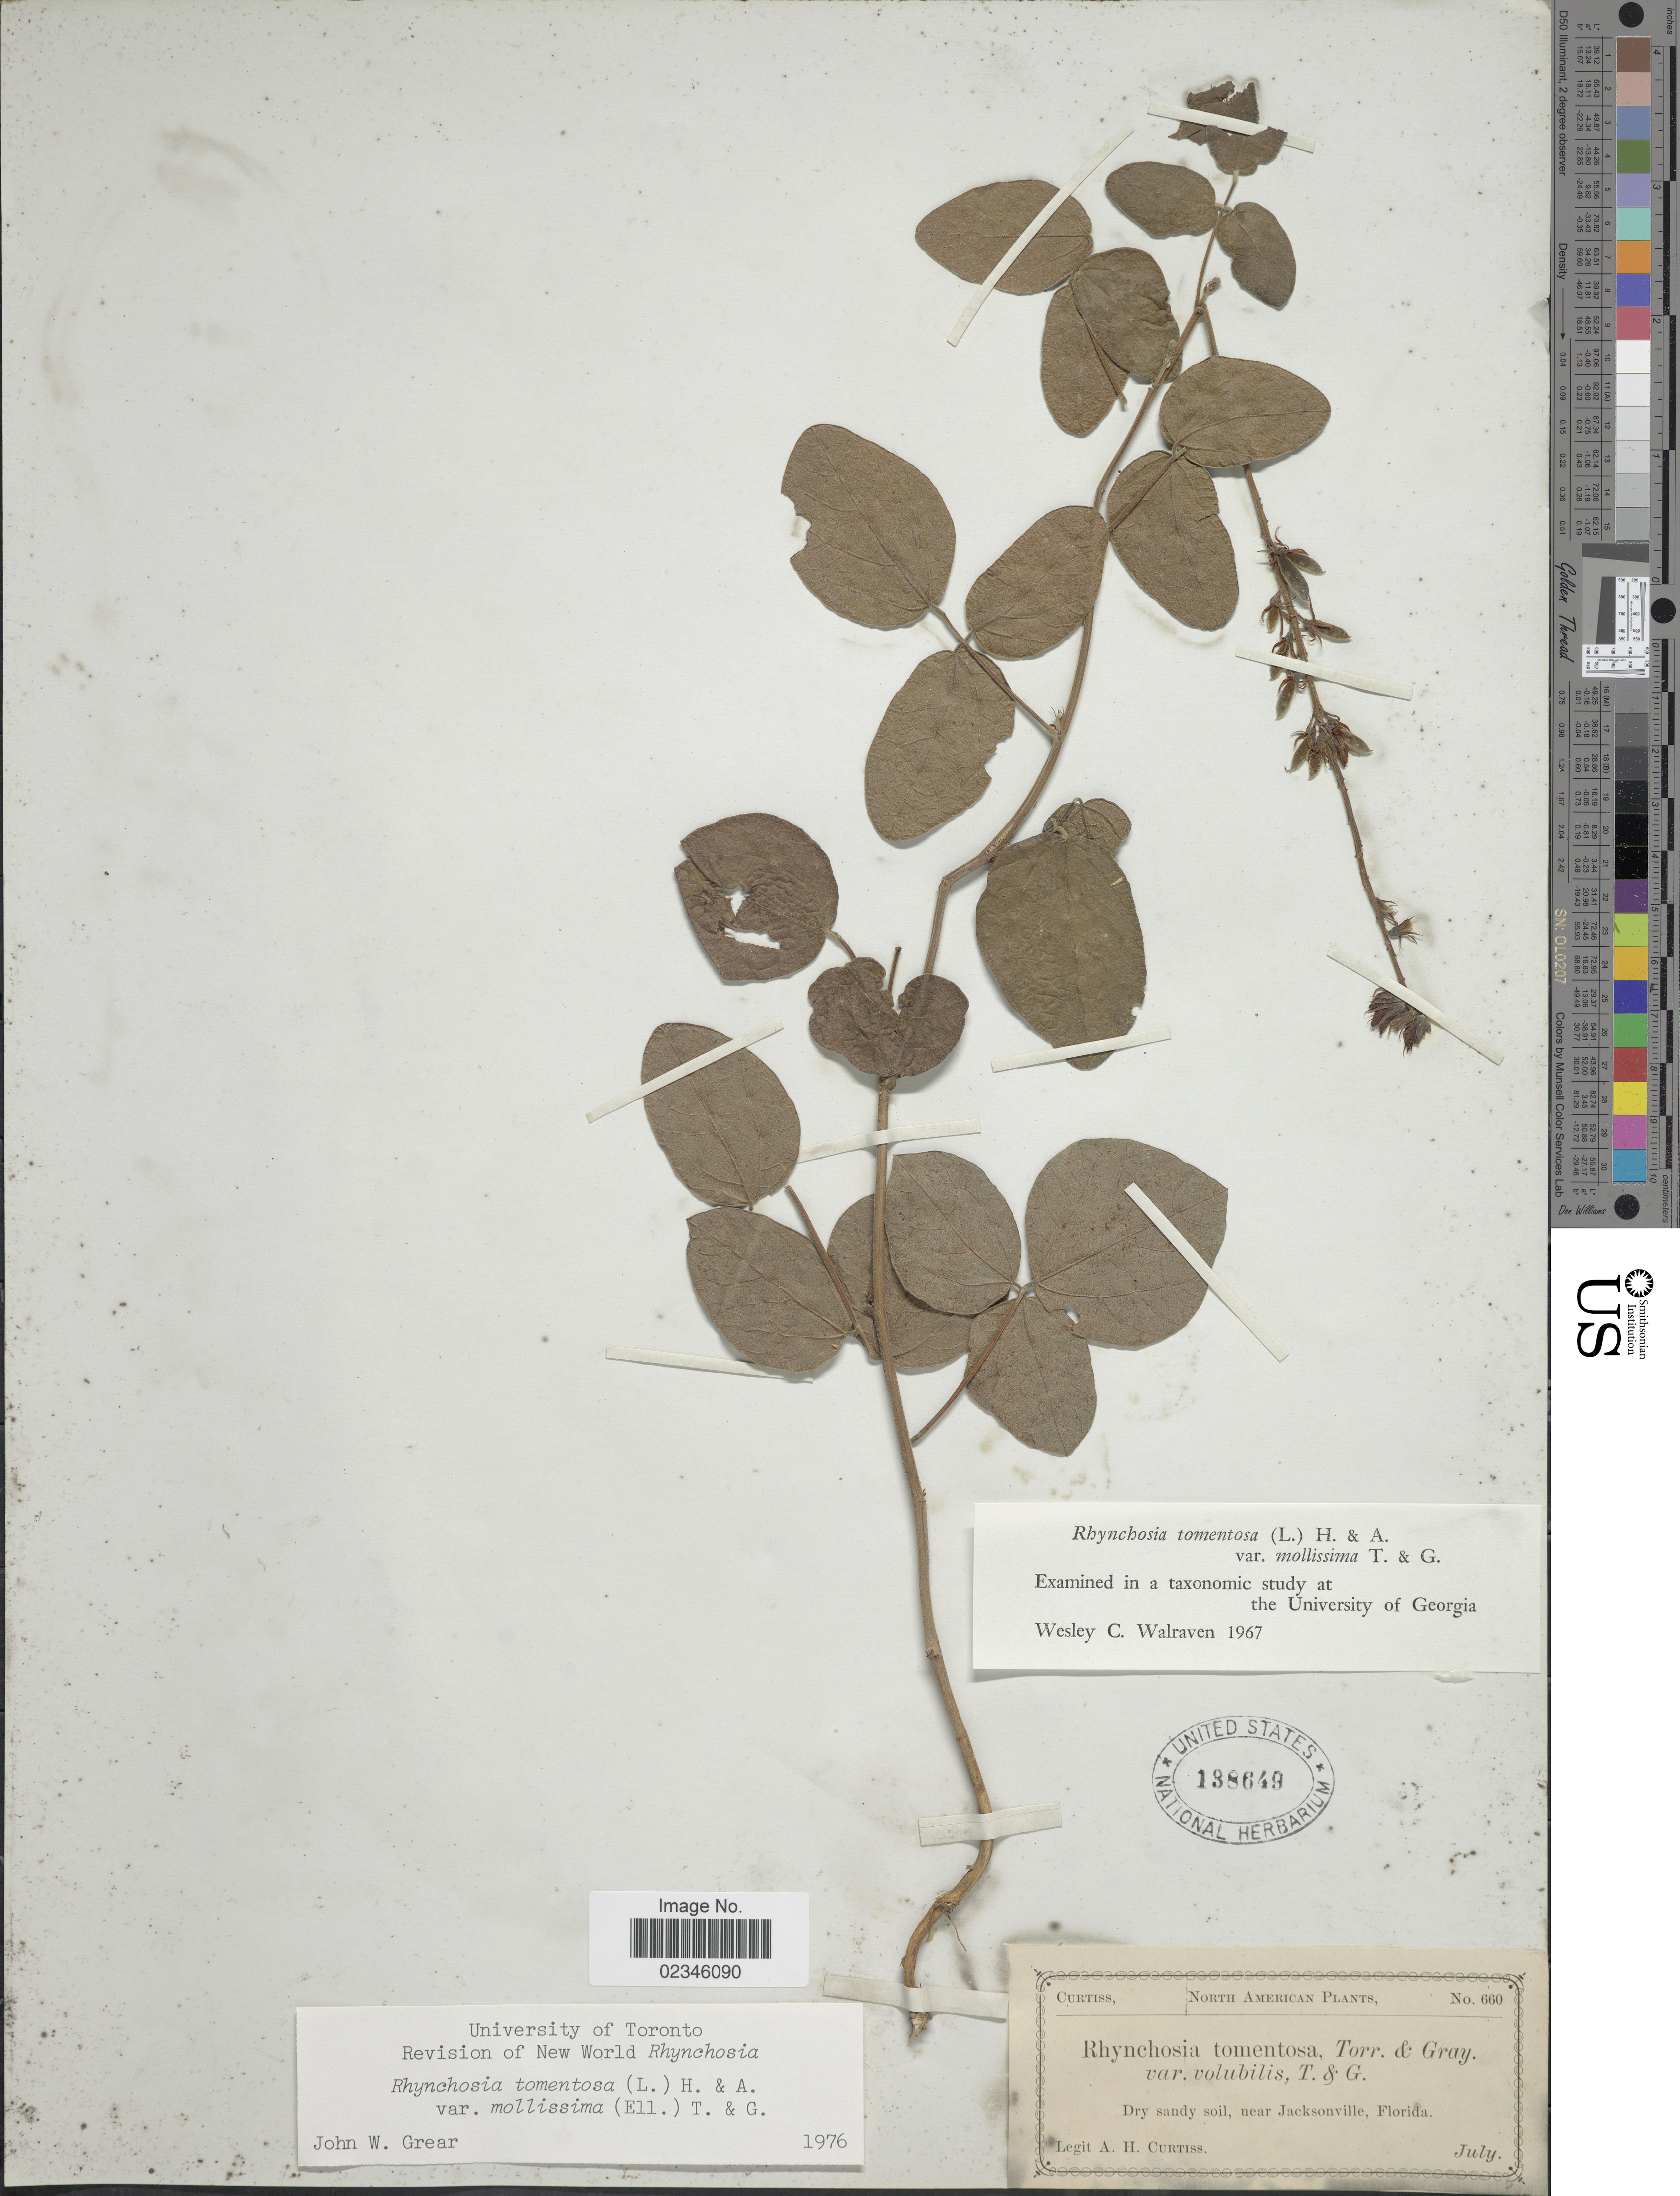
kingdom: Plantae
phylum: Tracheophyta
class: Magnoliopsida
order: Fabales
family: Fabaceae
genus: Rhynchosia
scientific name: Rhynchosia tomentosa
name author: (L.) Hook. & Arn.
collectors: A. H. Curtiss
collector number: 660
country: United States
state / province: Florida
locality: Dry sandy soil, near Jacksonville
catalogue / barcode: US 138649